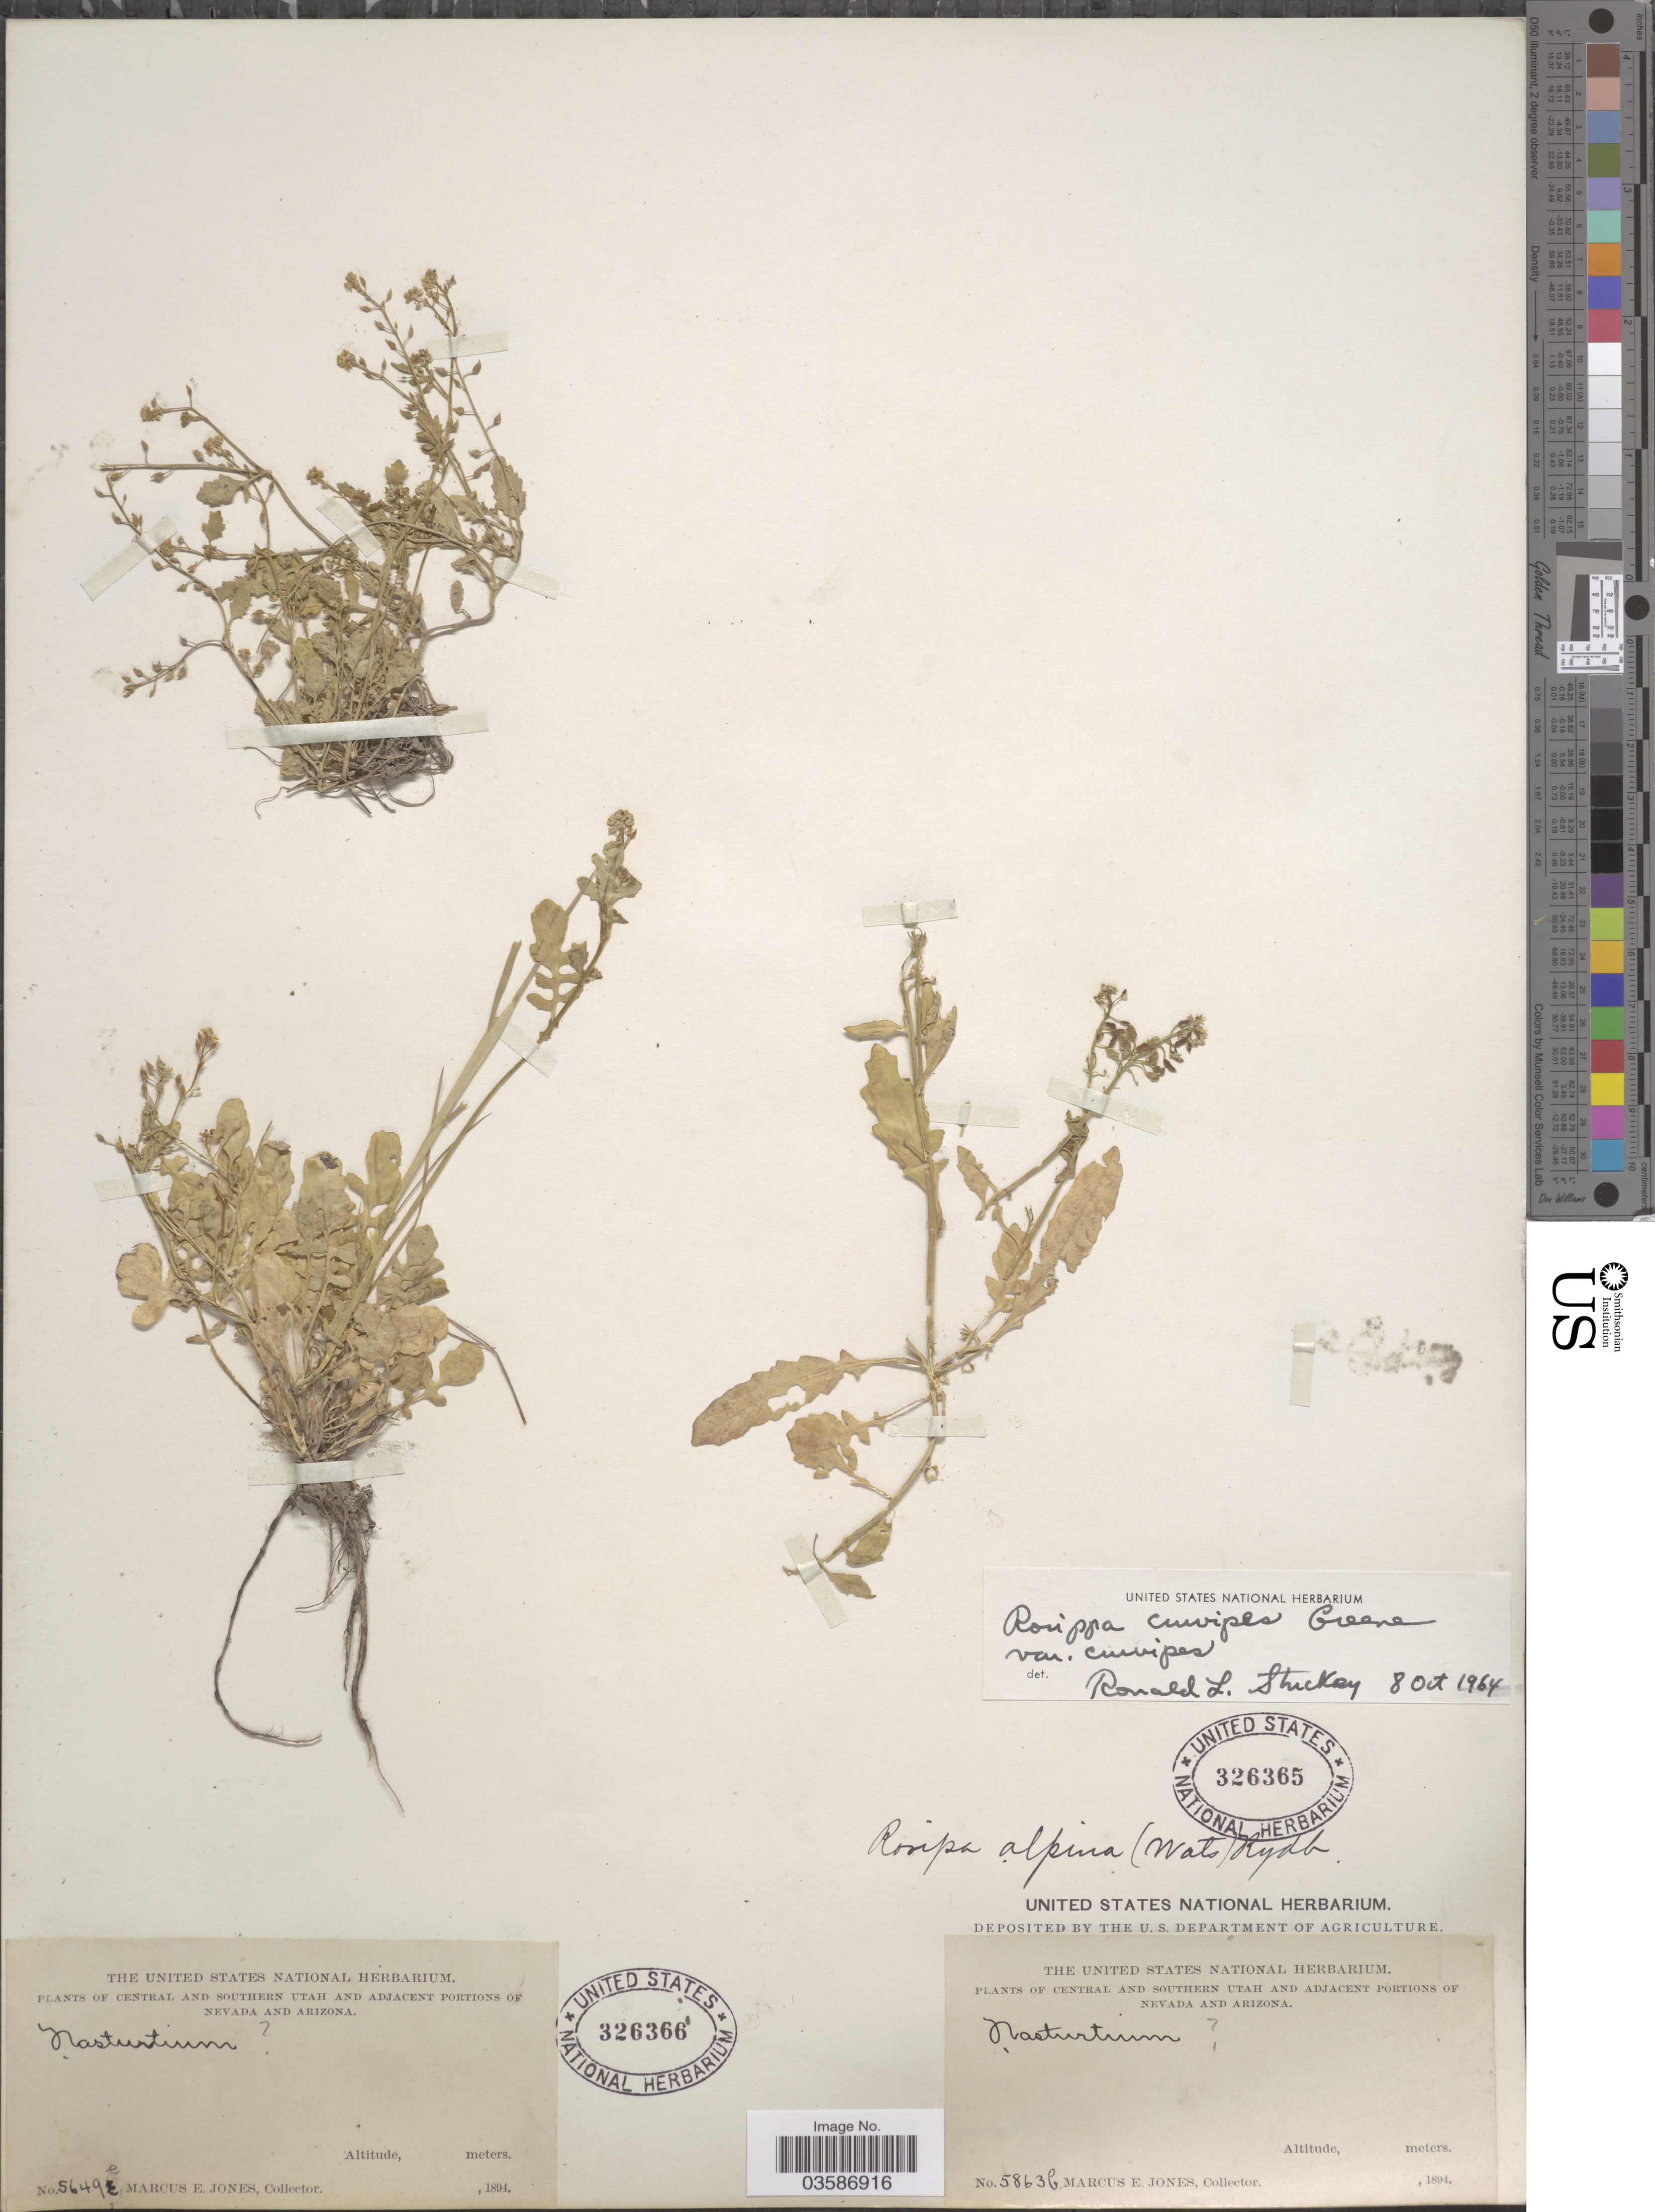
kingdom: Plantae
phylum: Tracheophyta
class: Magnoliopsida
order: Brassicales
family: Brassicaceae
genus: Rorippa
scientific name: Rorippa curvipes var. curvipes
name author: Greene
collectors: M. E. Jones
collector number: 5863b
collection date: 1894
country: United States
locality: Central and Southern Utah and adjacent portions of Nevada and Arizona.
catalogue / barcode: US 326365-2